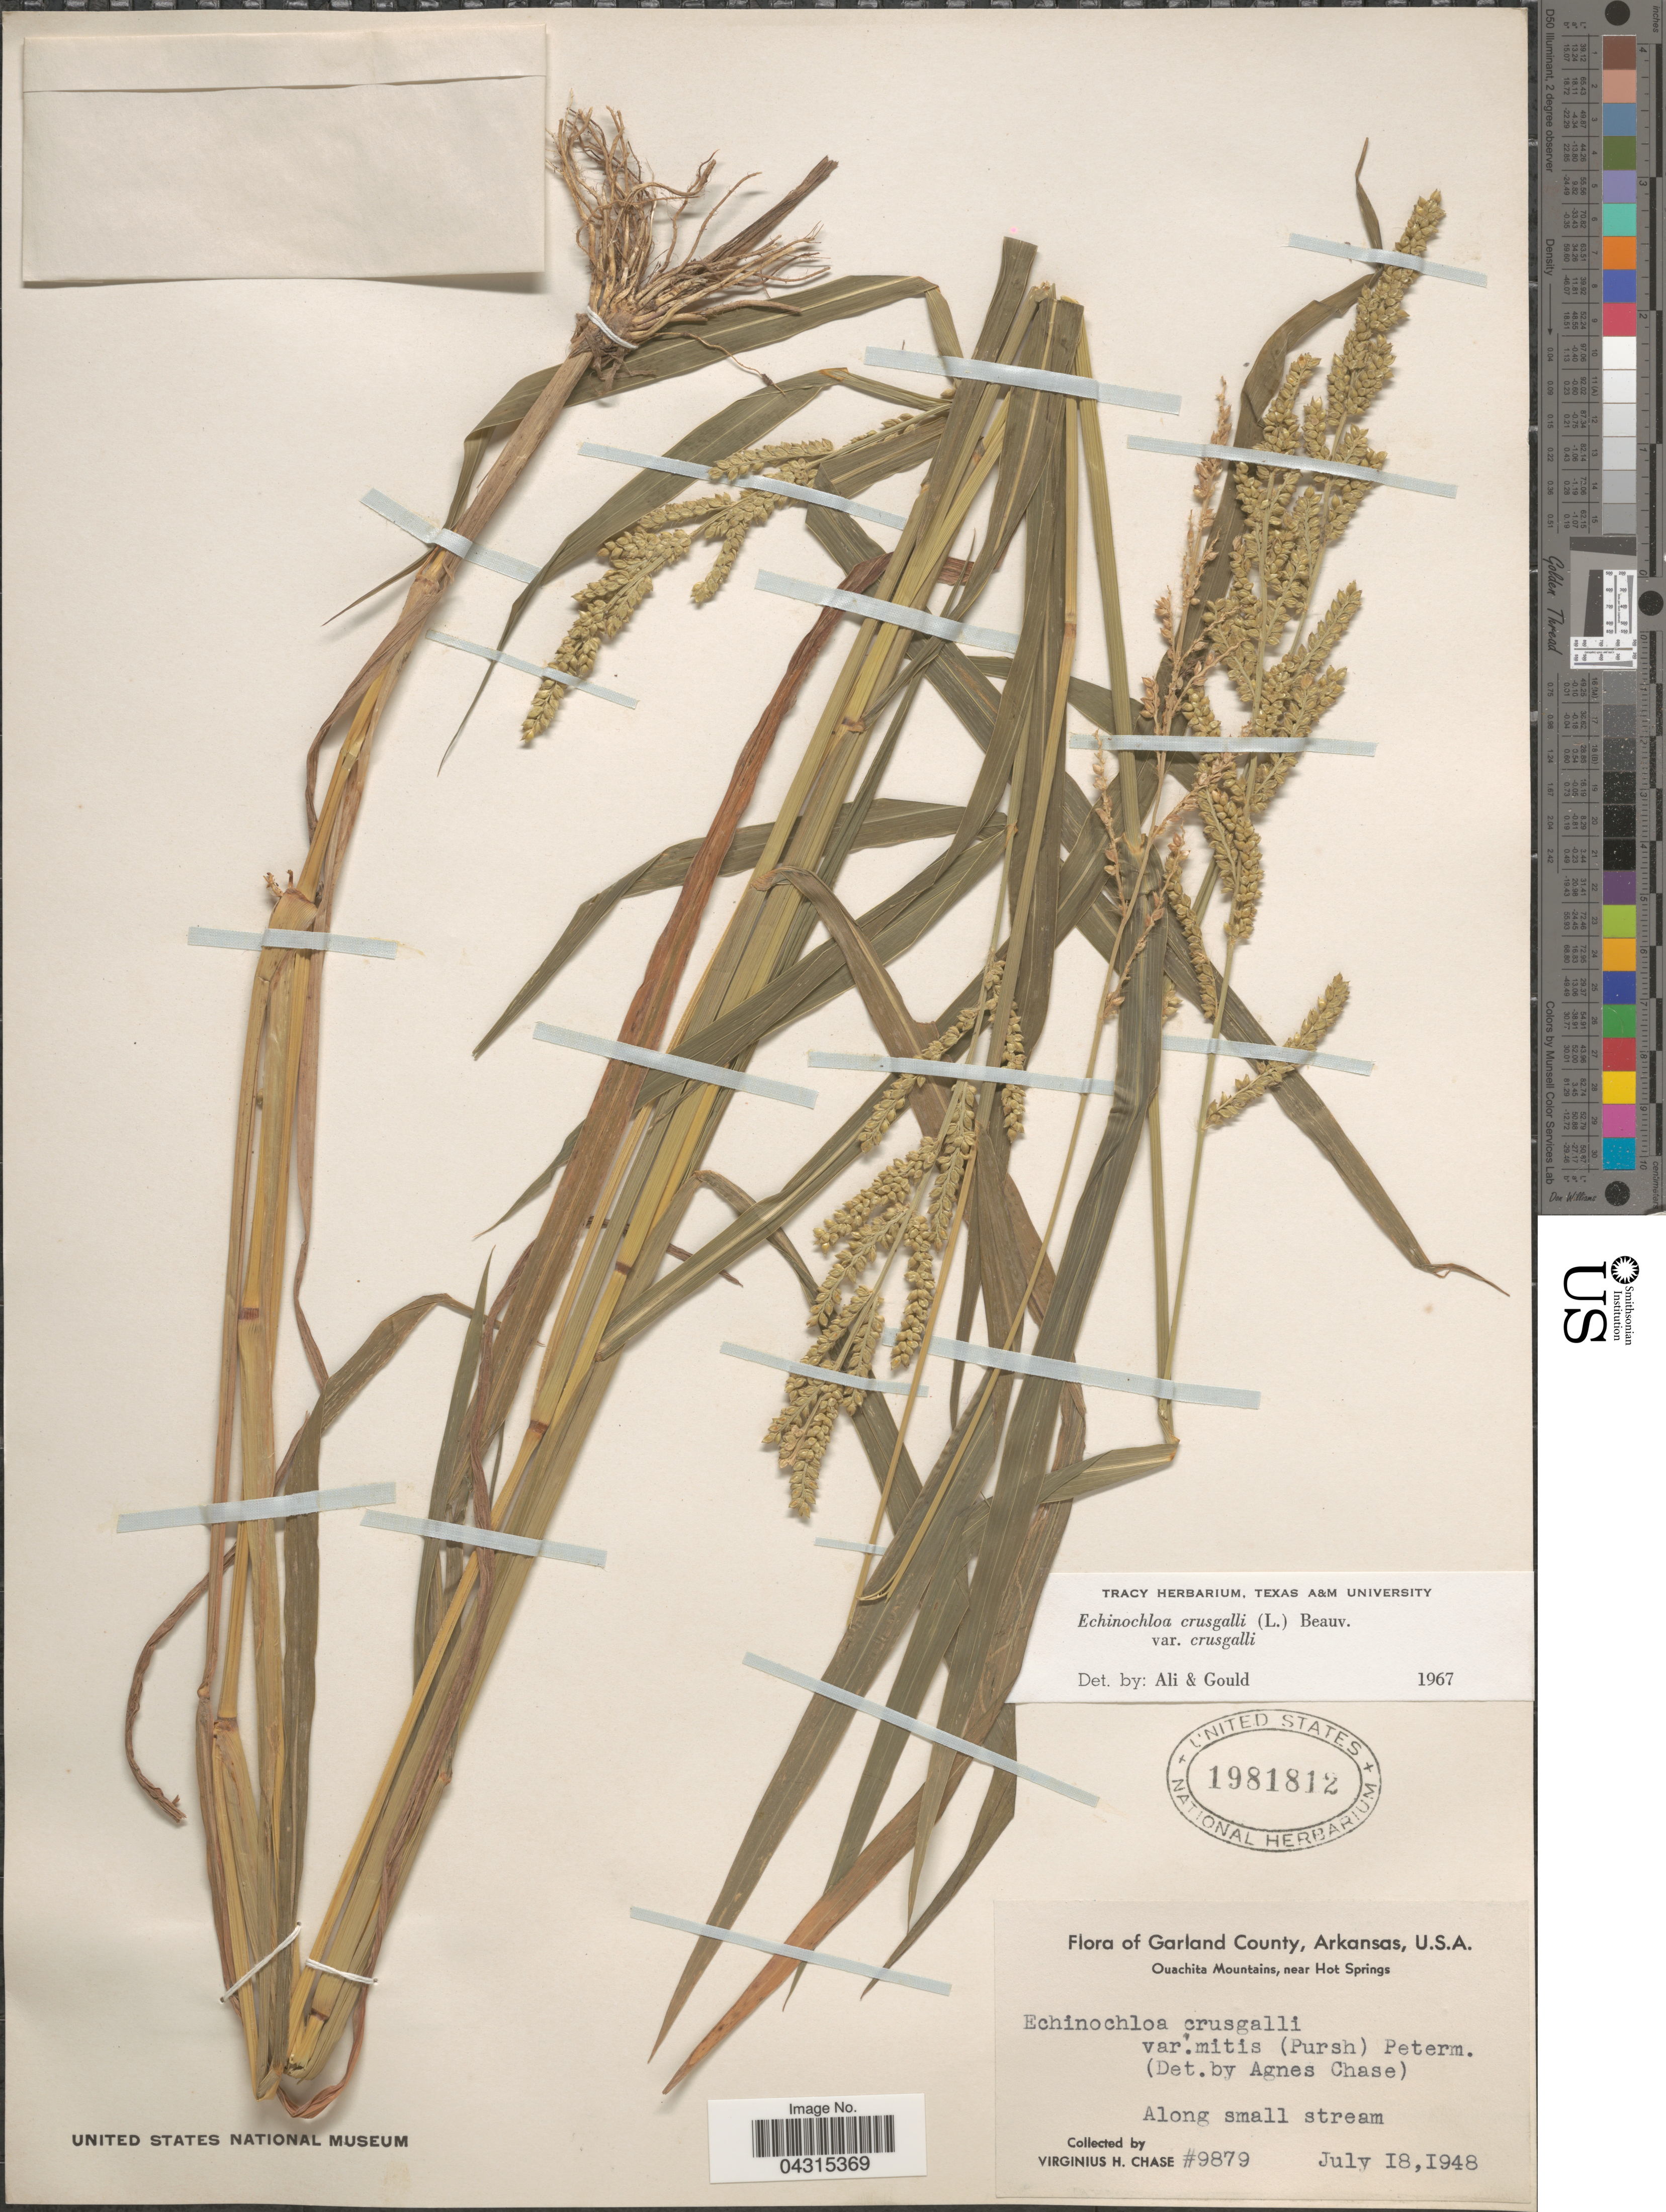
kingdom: Plantae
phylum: Tracheophyta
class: Liliopsida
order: Poales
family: Poaceae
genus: Echinochloa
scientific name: Echinochloa crus-galli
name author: (L.) P. Beauv.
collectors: V. H. Chase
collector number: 9879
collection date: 1948-07-18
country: United States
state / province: Arkansas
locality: Garland County. Ouachita Mountains, near Hot Springs. Along small stream.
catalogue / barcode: US 1981812